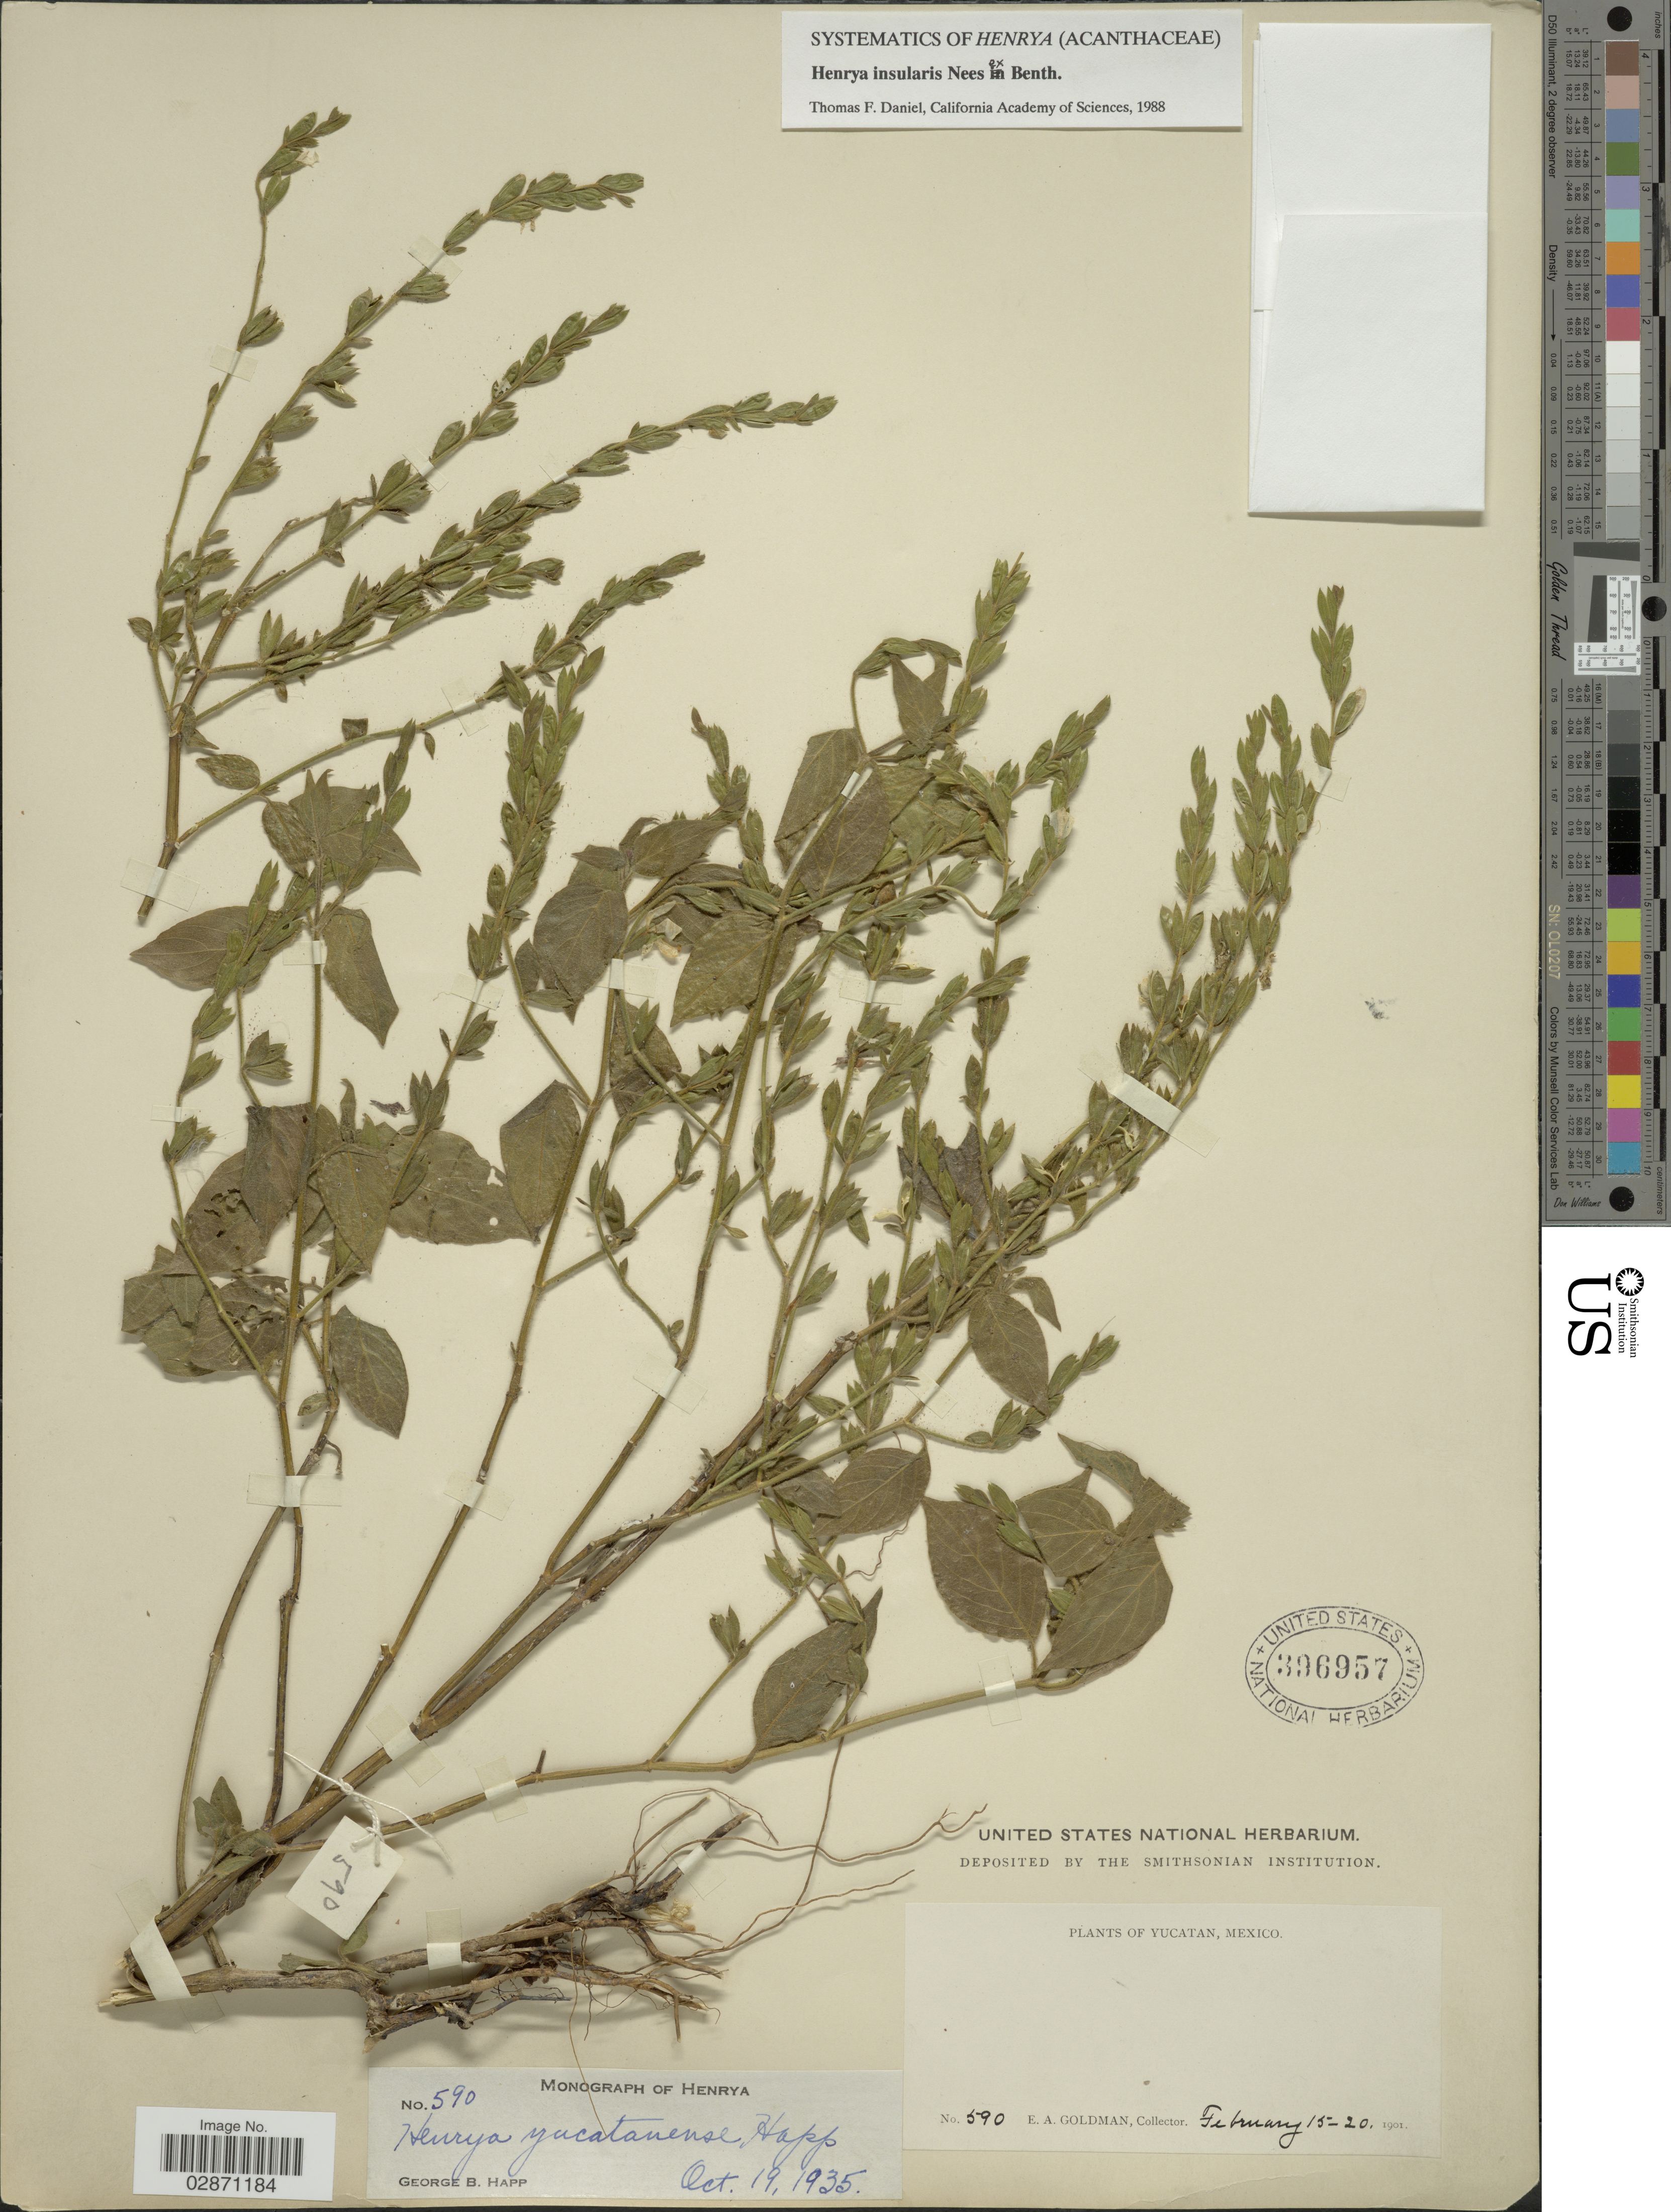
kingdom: Plantae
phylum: Tracheophyta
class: Magnoliopsida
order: Lamiales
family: Acanthaceae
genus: Henrya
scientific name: Henrya insularis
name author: Nees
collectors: E. A. Goldman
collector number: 590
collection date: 1901-02-15/1901-02-20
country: Mexico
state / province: Yucatán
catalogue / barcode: US 396957